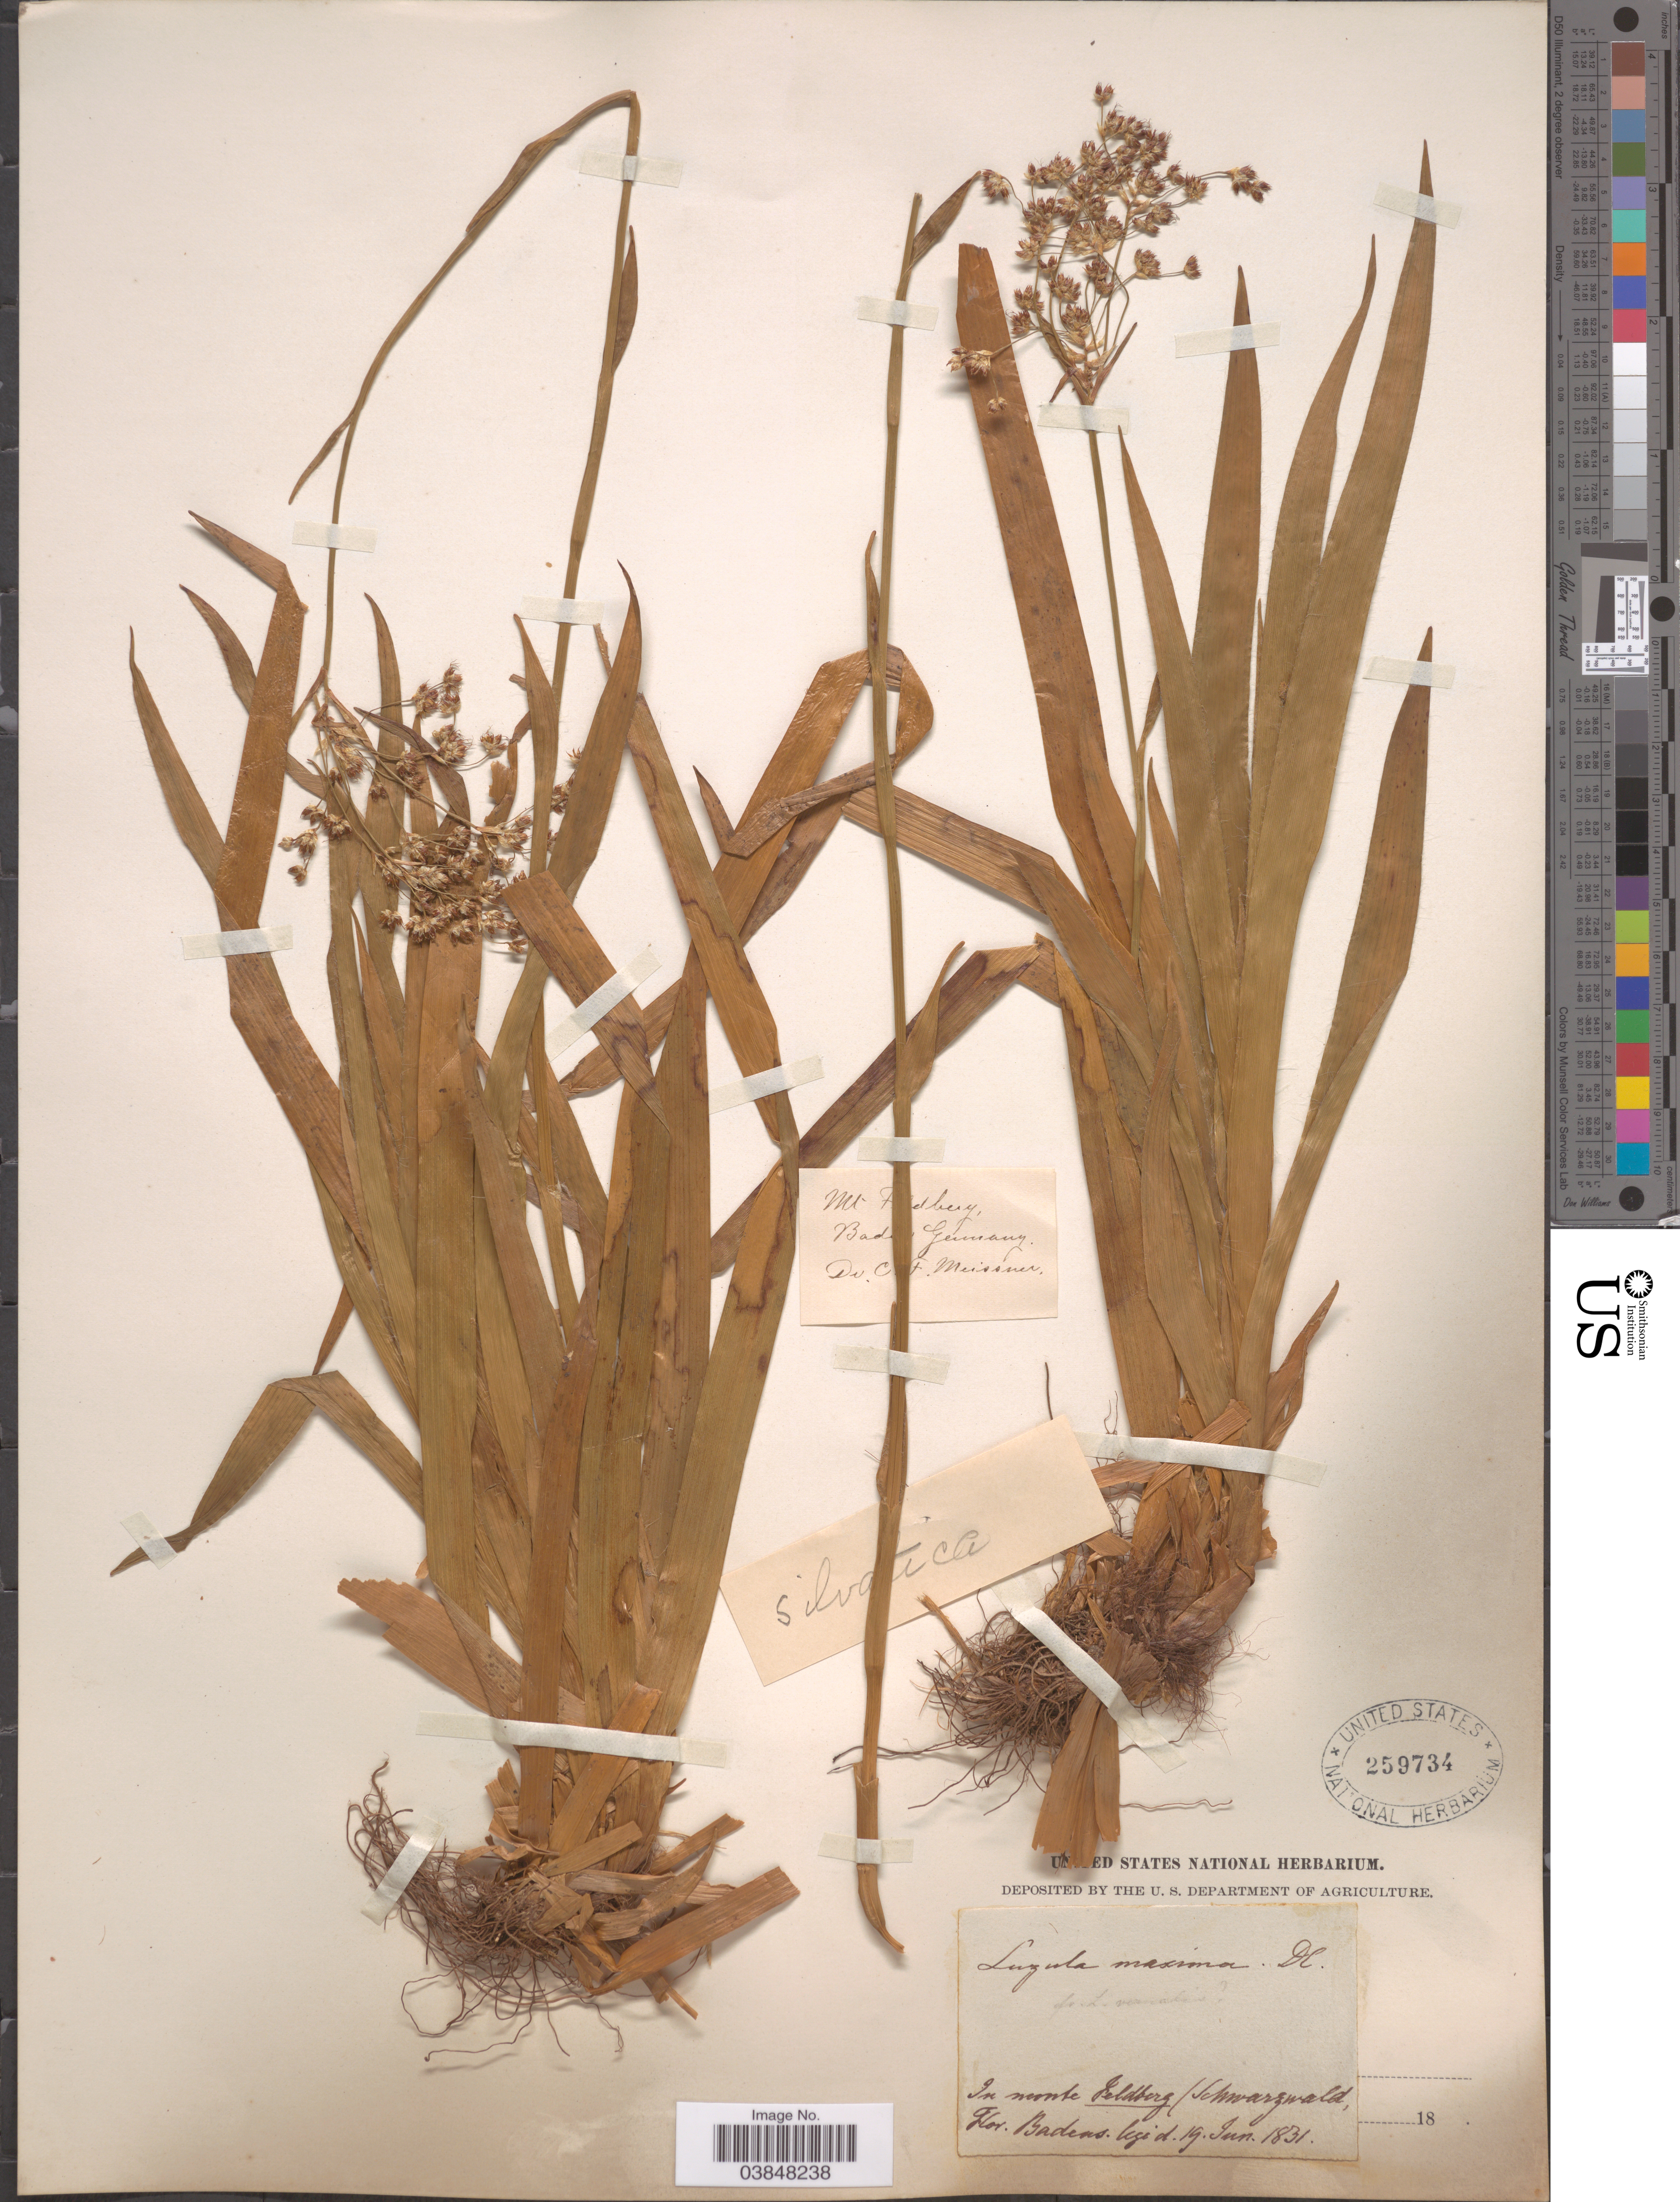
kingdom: Plantae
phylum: Tracheophyta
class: Liliopsida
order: Poales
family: Juncaceae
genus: Luzula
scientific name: Luzula sylvatica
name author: (Huds.) Gaudin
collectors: C. F. W. Meissner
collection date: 1831-06-19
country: Germany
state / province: Baden-Württemberg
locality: In monte Feldberg (Schwarzwald, Flor. Badens. Mt. F [illegible text]dberg.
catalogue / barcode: US 259734